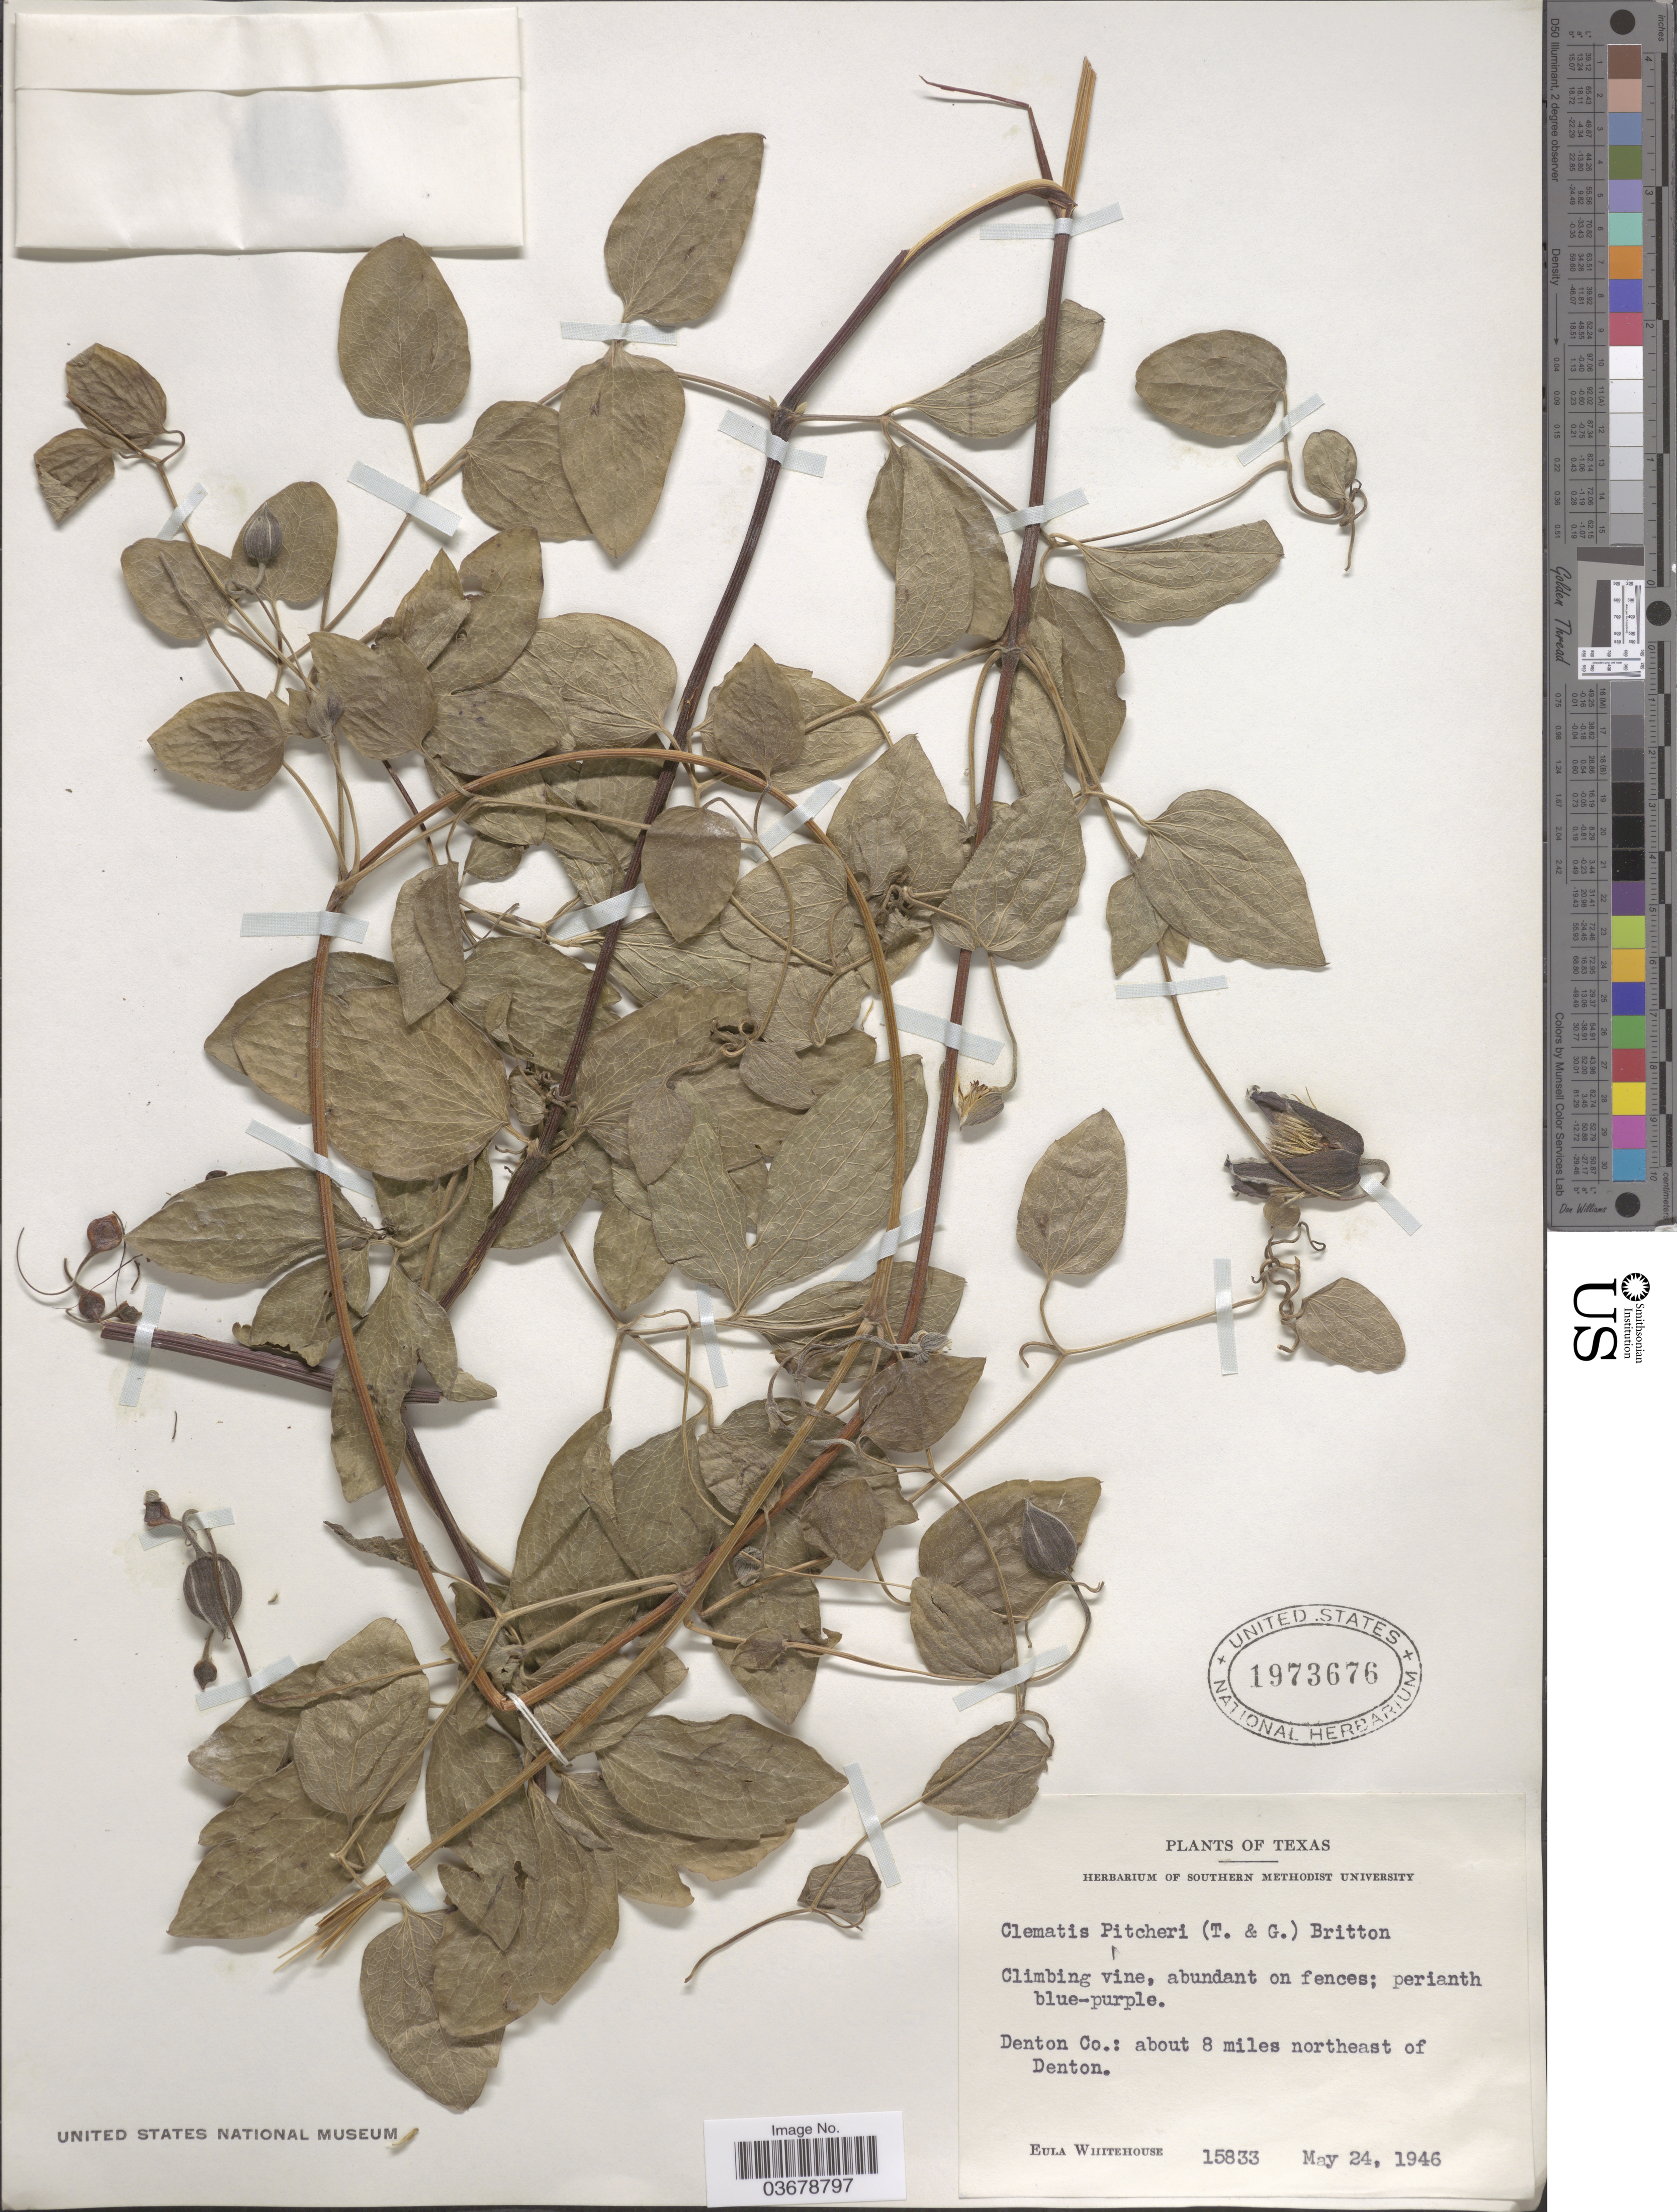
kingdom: Plantae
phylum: Tracheophyta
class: Magnoliopsida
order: Ranunculales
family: Ranunculaceae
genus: Clematis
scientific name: Clematis viorna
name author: L.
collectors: E. Whitehouse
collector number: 15833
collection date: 1946-05-24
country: United States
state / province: Texas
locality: Denton Co.: about 8 miles northeast of Denton.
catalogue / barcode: US 1973676